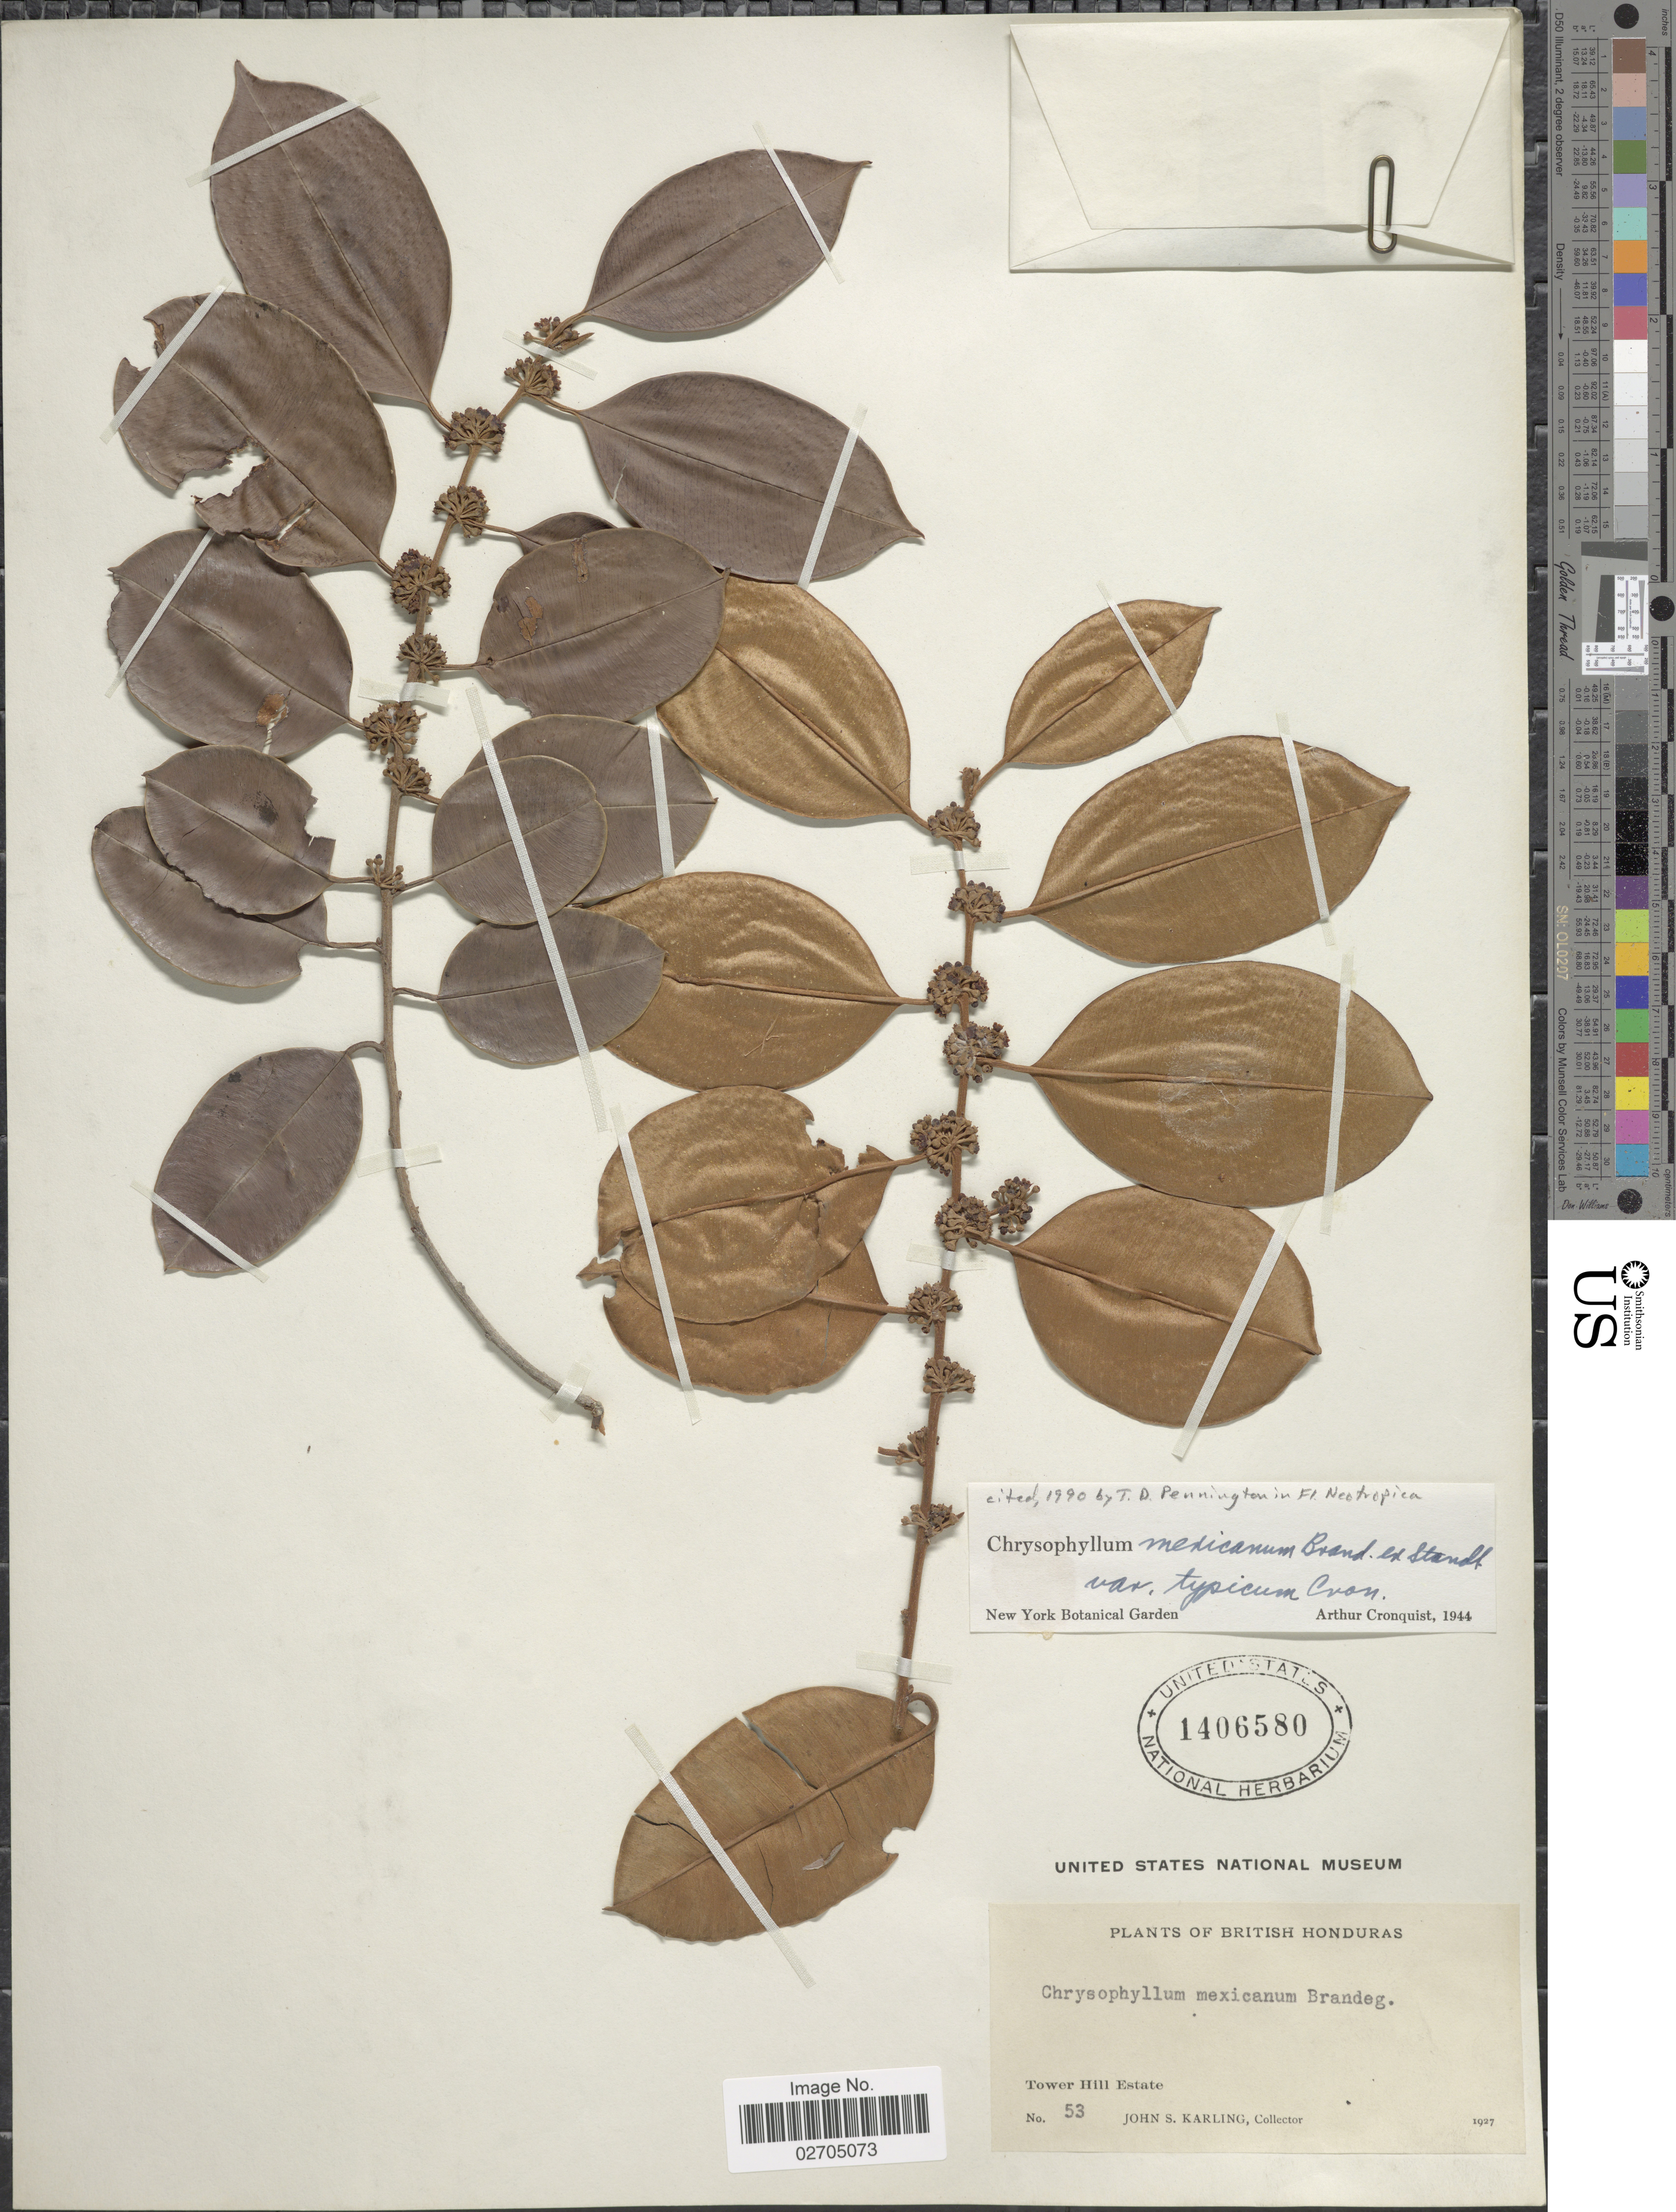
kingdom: Plantae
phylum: Tracheophyta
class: Magnoliopsida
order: Ericales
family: Sapotaceae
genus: Chrysophyllum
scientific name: Chrysophyllum mexicanum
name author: Brandegee ex Standl.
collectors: J. Karling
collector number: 53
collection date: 1927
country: Belize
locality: British Honduras, Tower Hill Estate.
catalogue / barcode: US 1406580